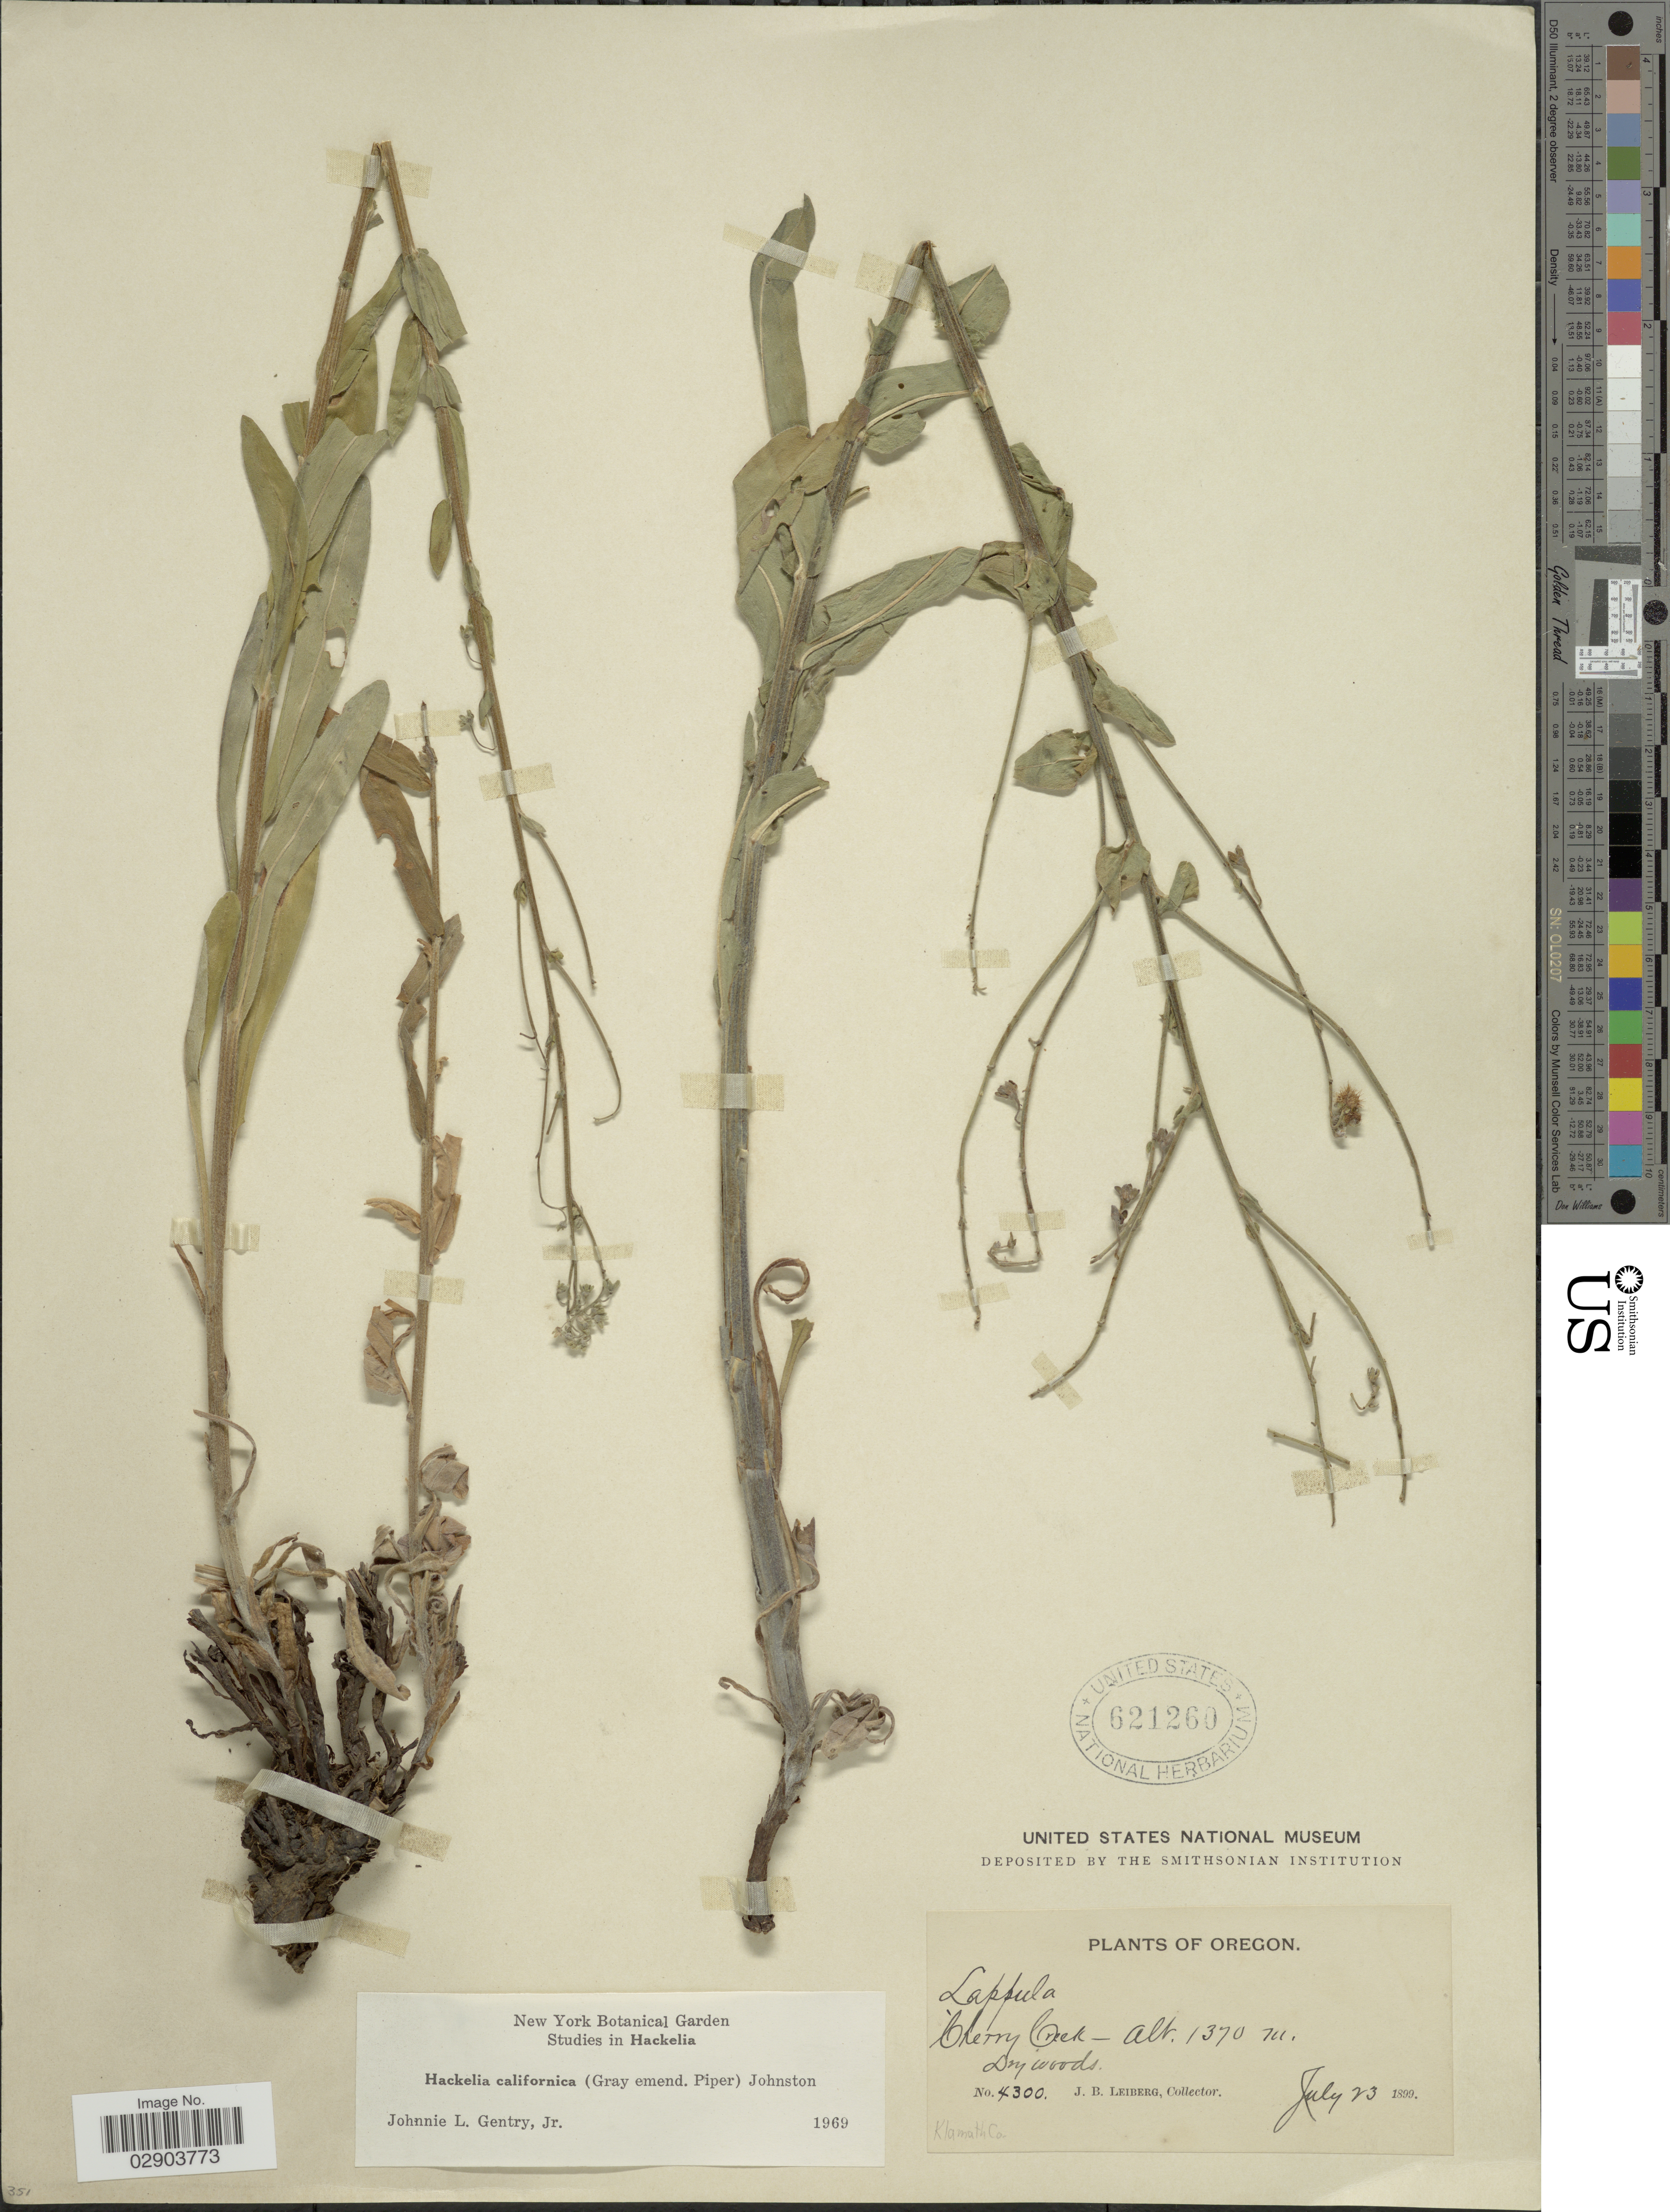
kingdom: Plantae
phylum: Tracheophyta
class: Magnoliopsida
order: Boraginales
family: Boraginaceae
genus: Hackelia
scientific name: Hackelia californica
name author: (A. Gray) I.M. Johnst.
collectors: J. B. Leiberg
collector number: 4300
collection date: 1899-07-23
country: United States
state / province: Oregon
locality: Cherry Creek.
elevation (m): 1370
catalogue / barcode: US 621260